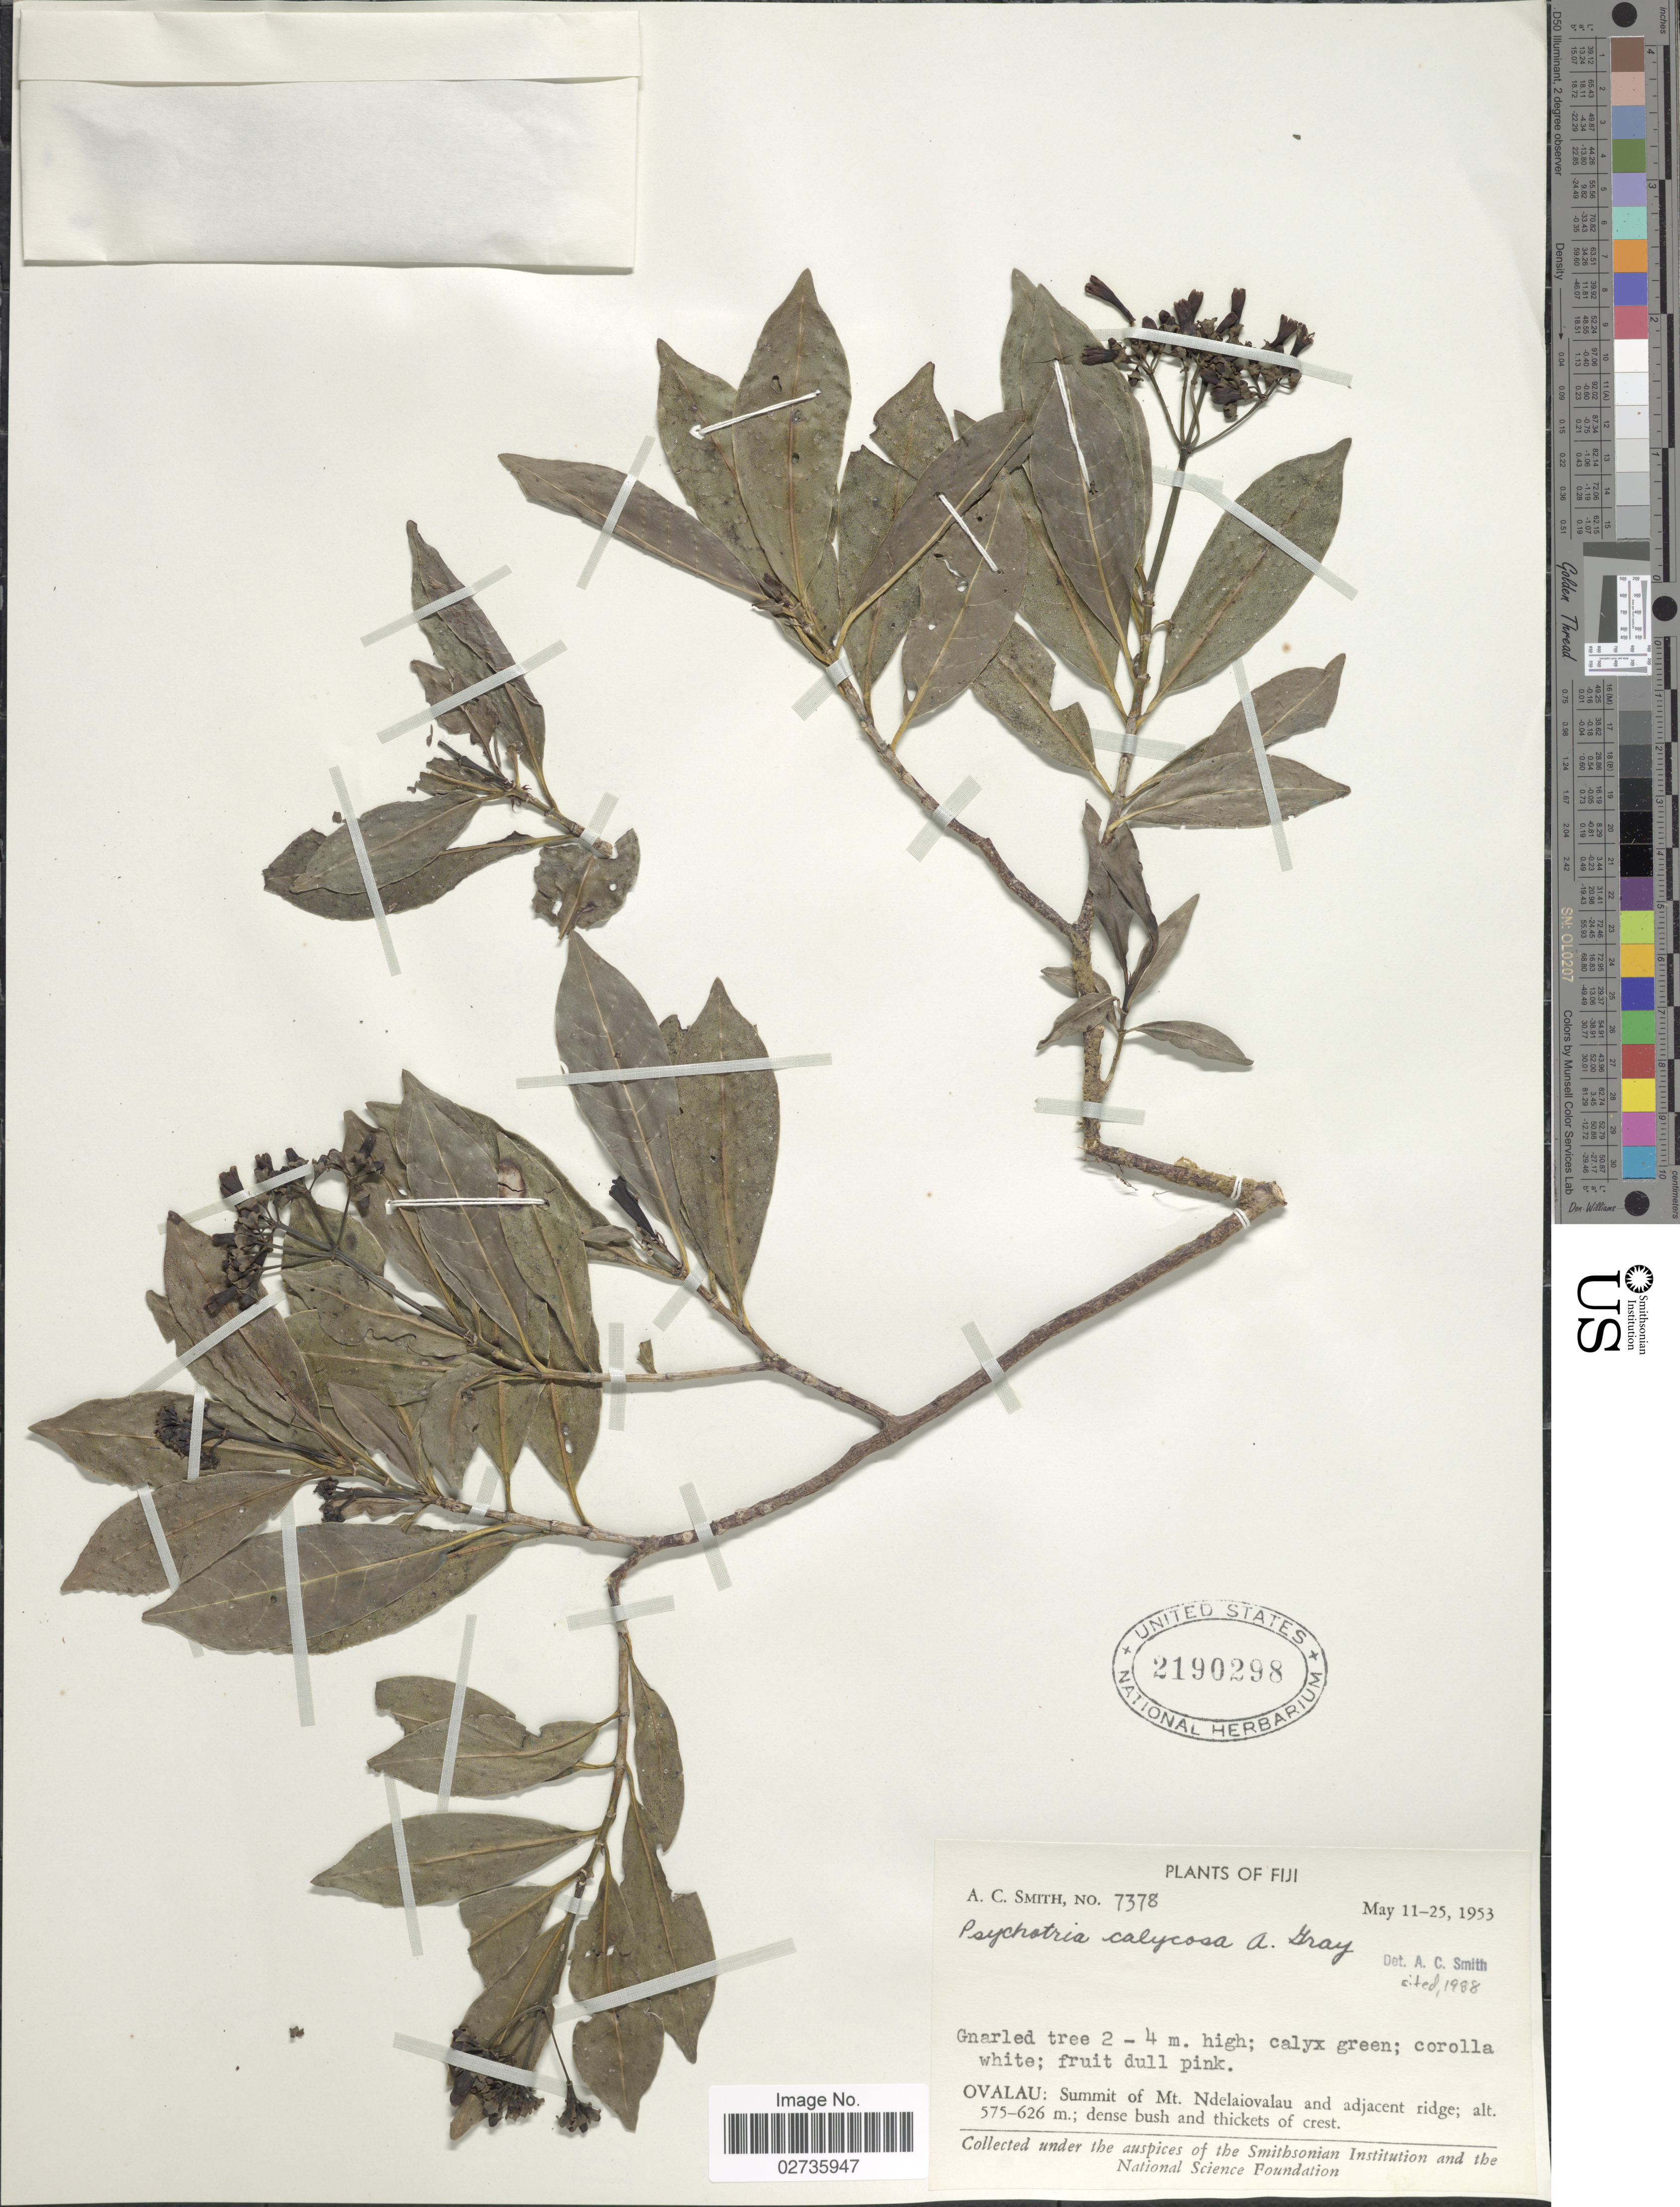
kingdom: Plantae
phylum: Tracheophyta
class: Magnoliopsida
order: Gentianales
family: Rubiaceae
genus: Psychotria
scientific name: Psychotria calycosa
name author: A. Gray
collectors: A. C. Smith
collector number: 7378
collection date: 1953-05-11/1953-05-25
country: Fiji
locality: Ovalau: Summit of Mt Ndelaiovalau and adjacent ridge; dense bush and thickets of crest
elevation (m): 575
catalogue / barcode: US 2190298